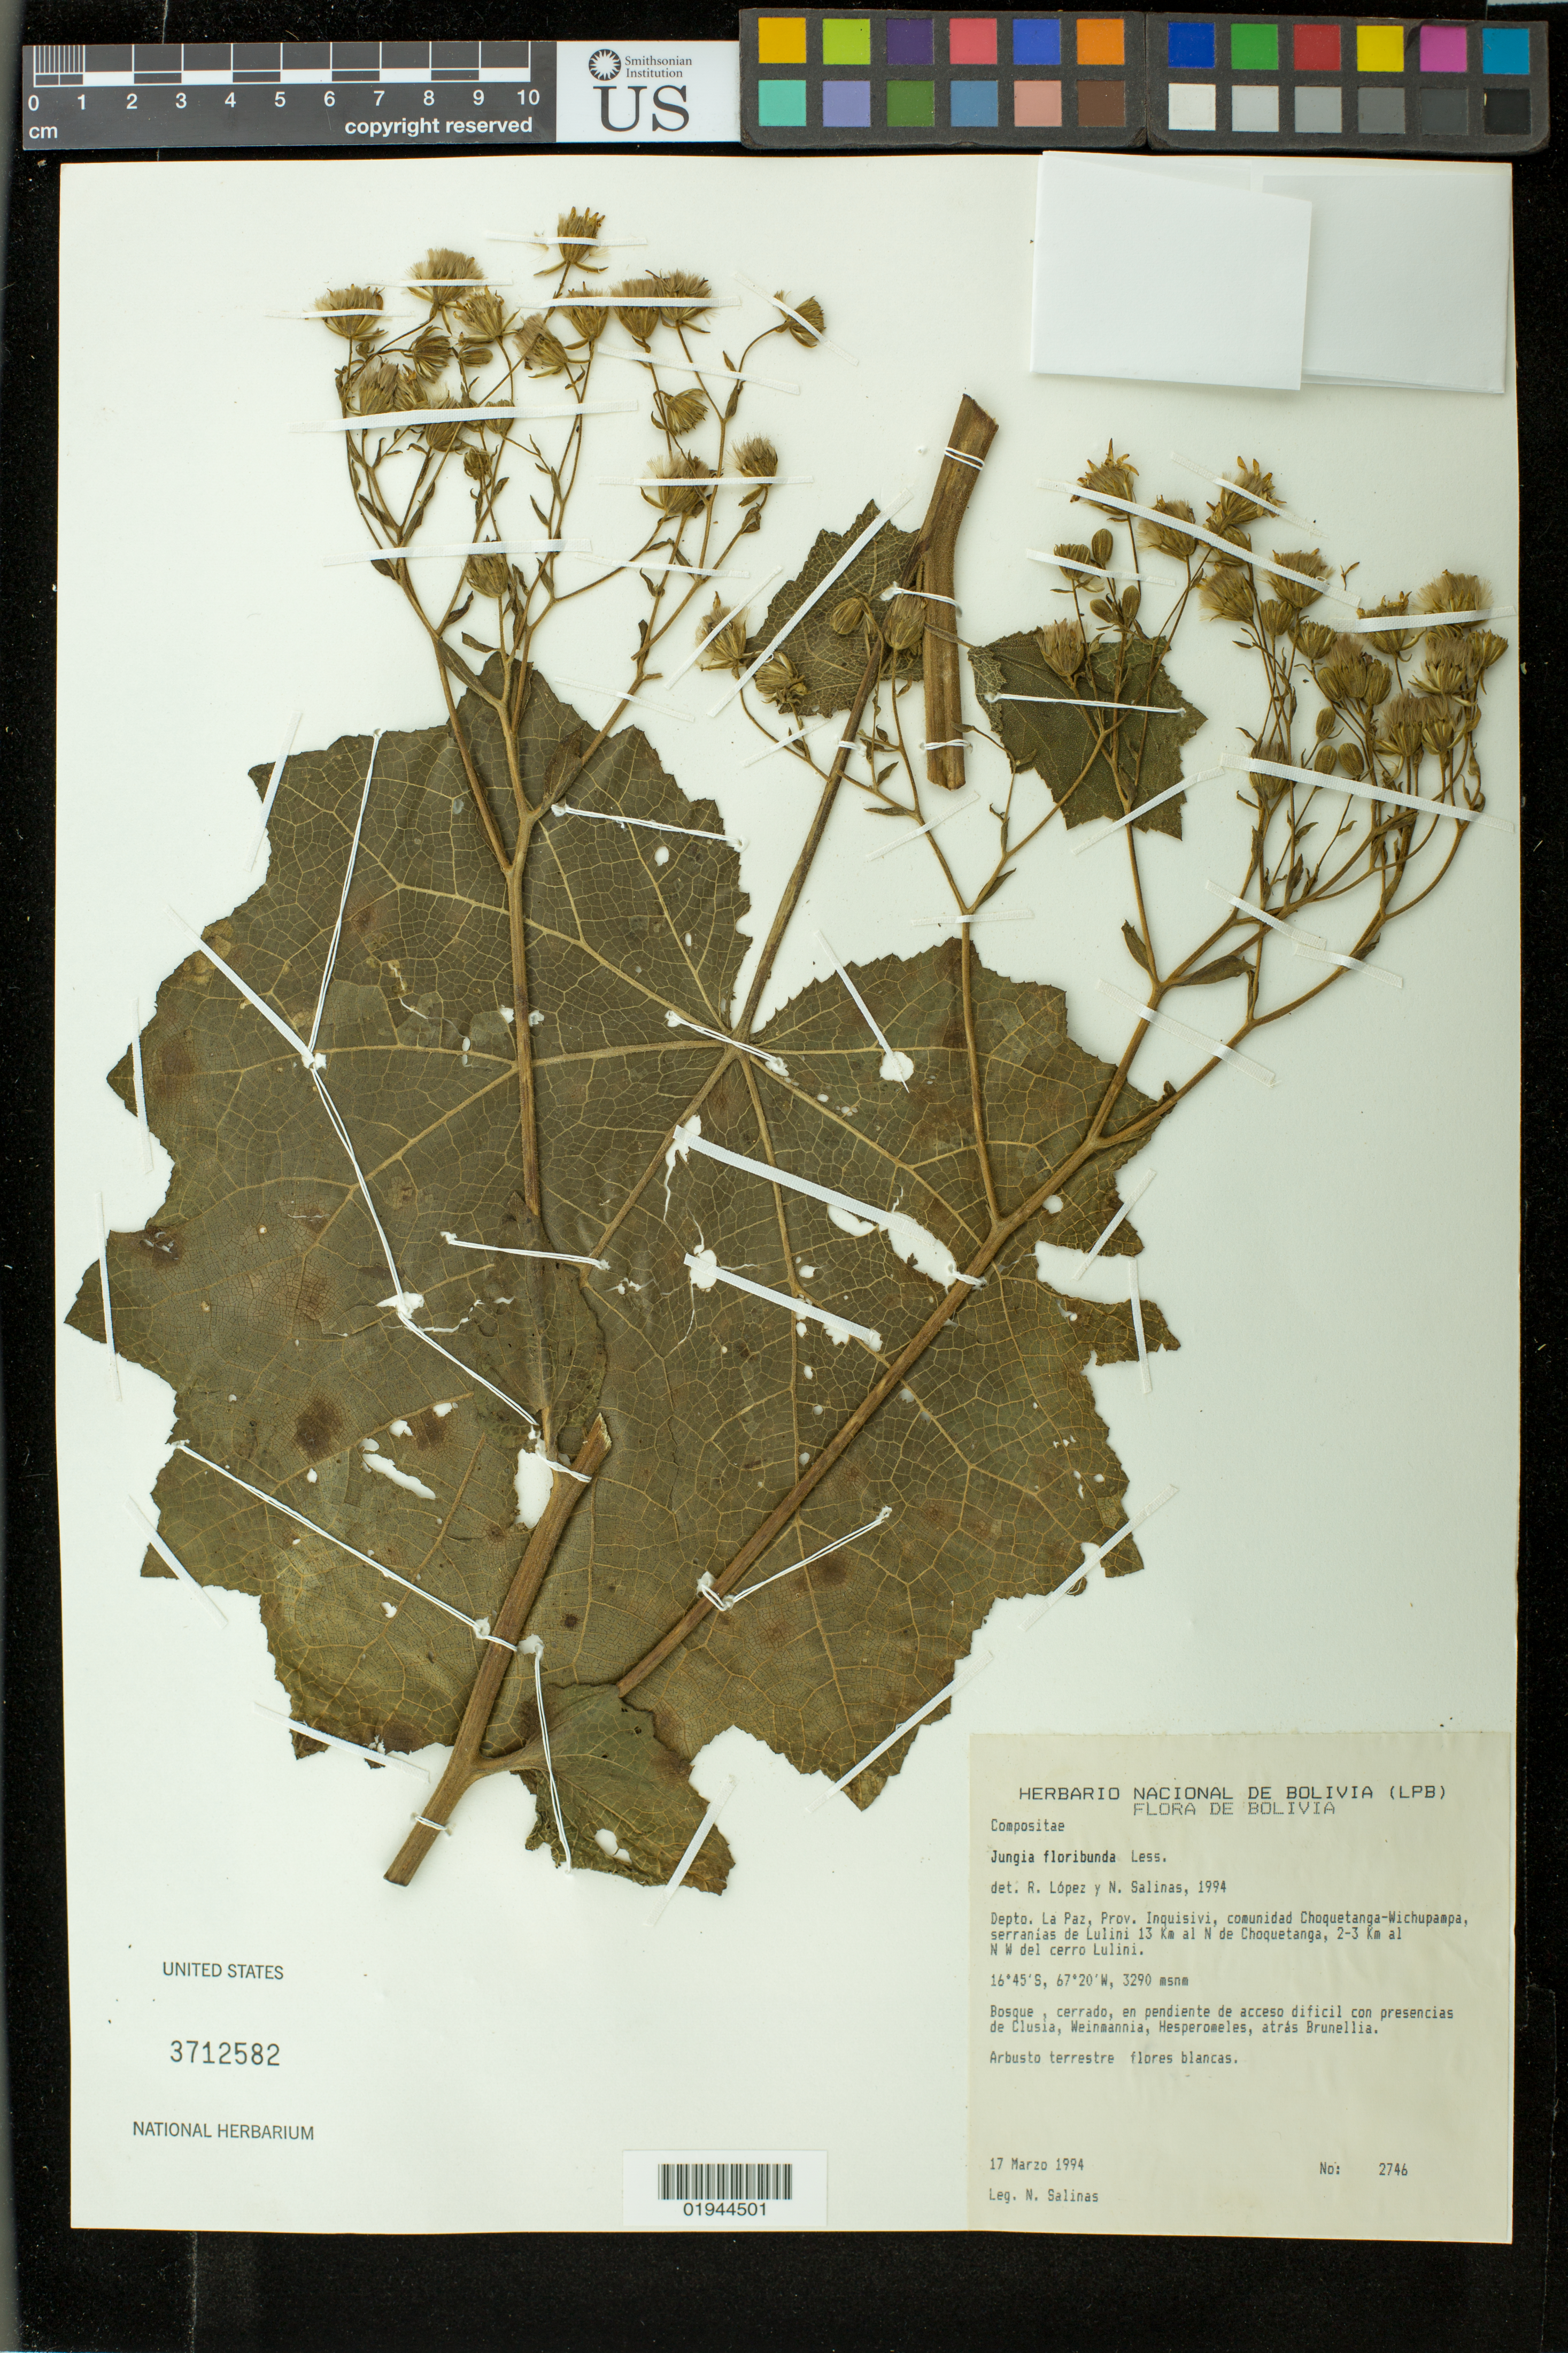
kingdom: Plantae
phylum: Tracheophyta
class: Magnoliopsida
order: Asterales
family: Asteraceae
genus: Jungia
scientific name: Jungia floribunda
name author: Less.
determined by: Lopez, R.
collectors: N. Salinas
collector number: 2746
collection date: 1994-03-17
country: Bolivia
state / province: La Paz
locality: Prov. Inquisivi, comunidad Choquetanga-Wichupampa, serranias de Lulini 13 km al N de Choquetanga, 2-3 Km al NW del cerro Lulini.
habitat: bosque, cerrado, en pendiente de acceso dificil con presencias de Clusia, Weinmannia, Hesperomeles, atras Brunellia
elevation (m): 3290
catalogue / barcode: US 3712582